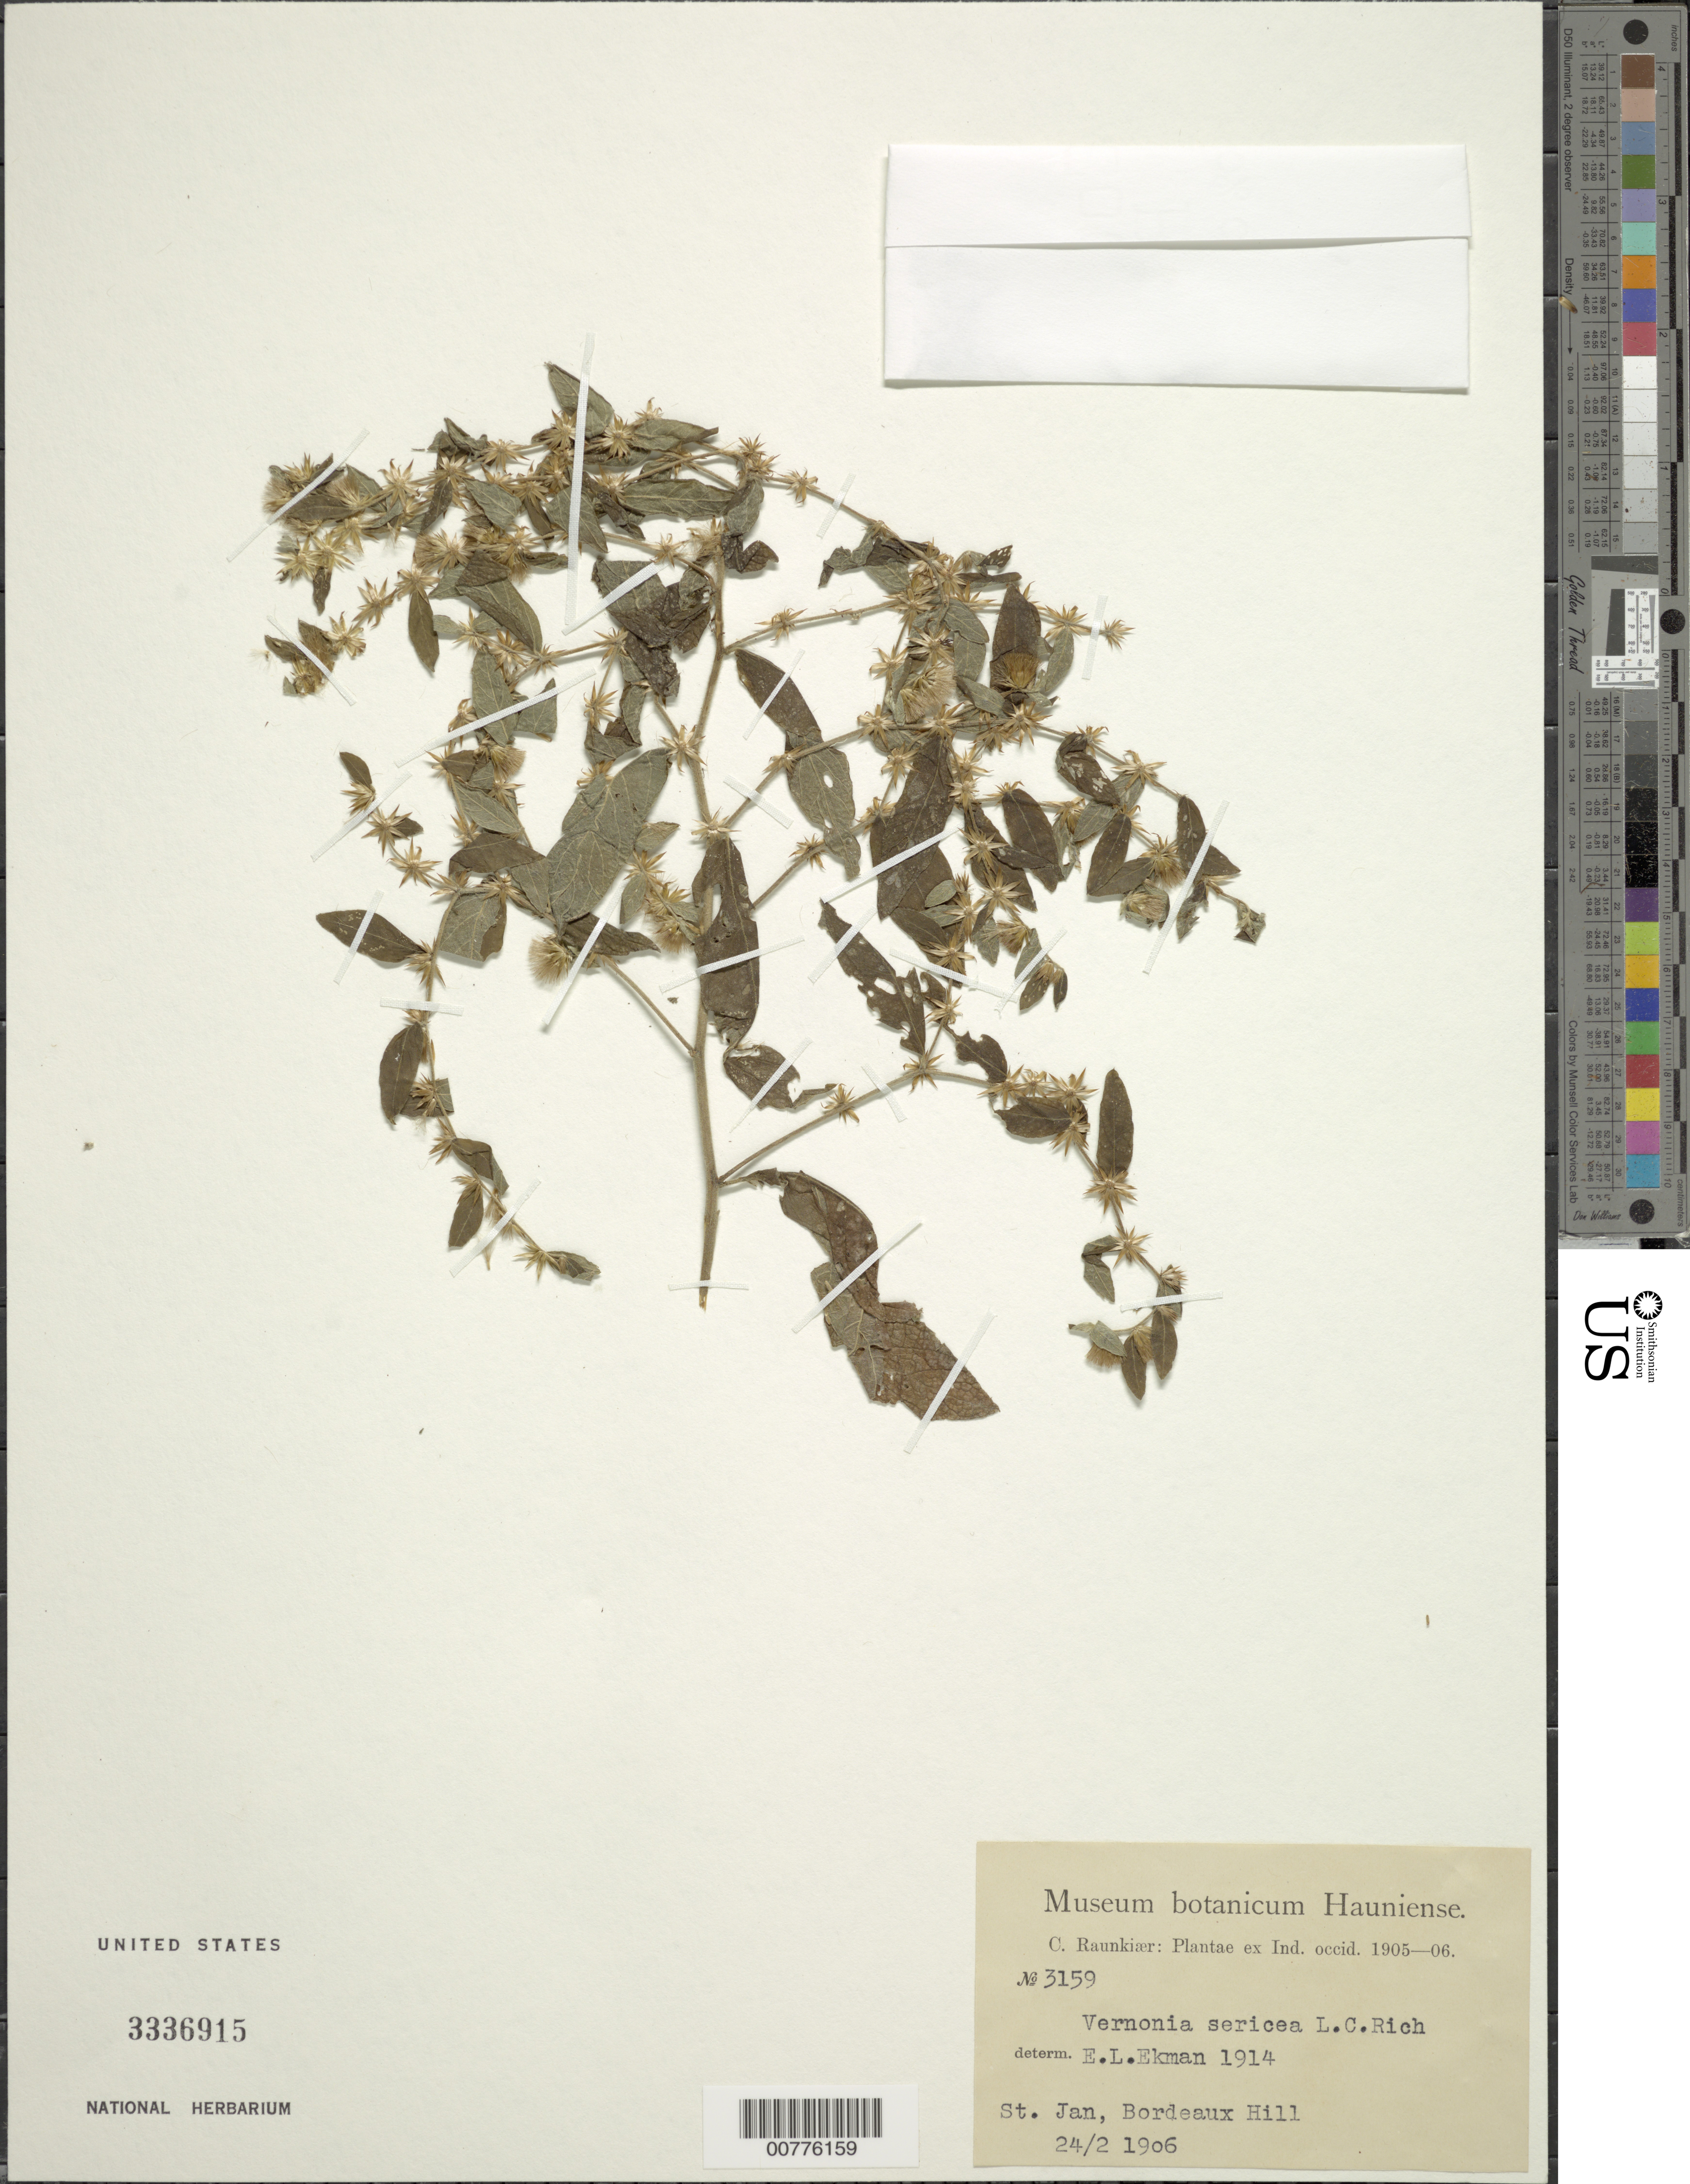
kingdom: Plantae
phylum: Tracheophyta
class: Magnoliopsida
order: Asterales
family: Asteraceae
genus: Lepidaploa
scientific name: Lepidaploa sericea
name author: (Rich.) H. Rob.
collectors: E. L. Ekman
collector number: H 3159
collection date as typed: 24 Feb 1906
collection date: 1906-02-24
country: U.S. Virgin Islands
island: St. John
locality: Bordeaux Hill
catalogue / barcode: US 3336915